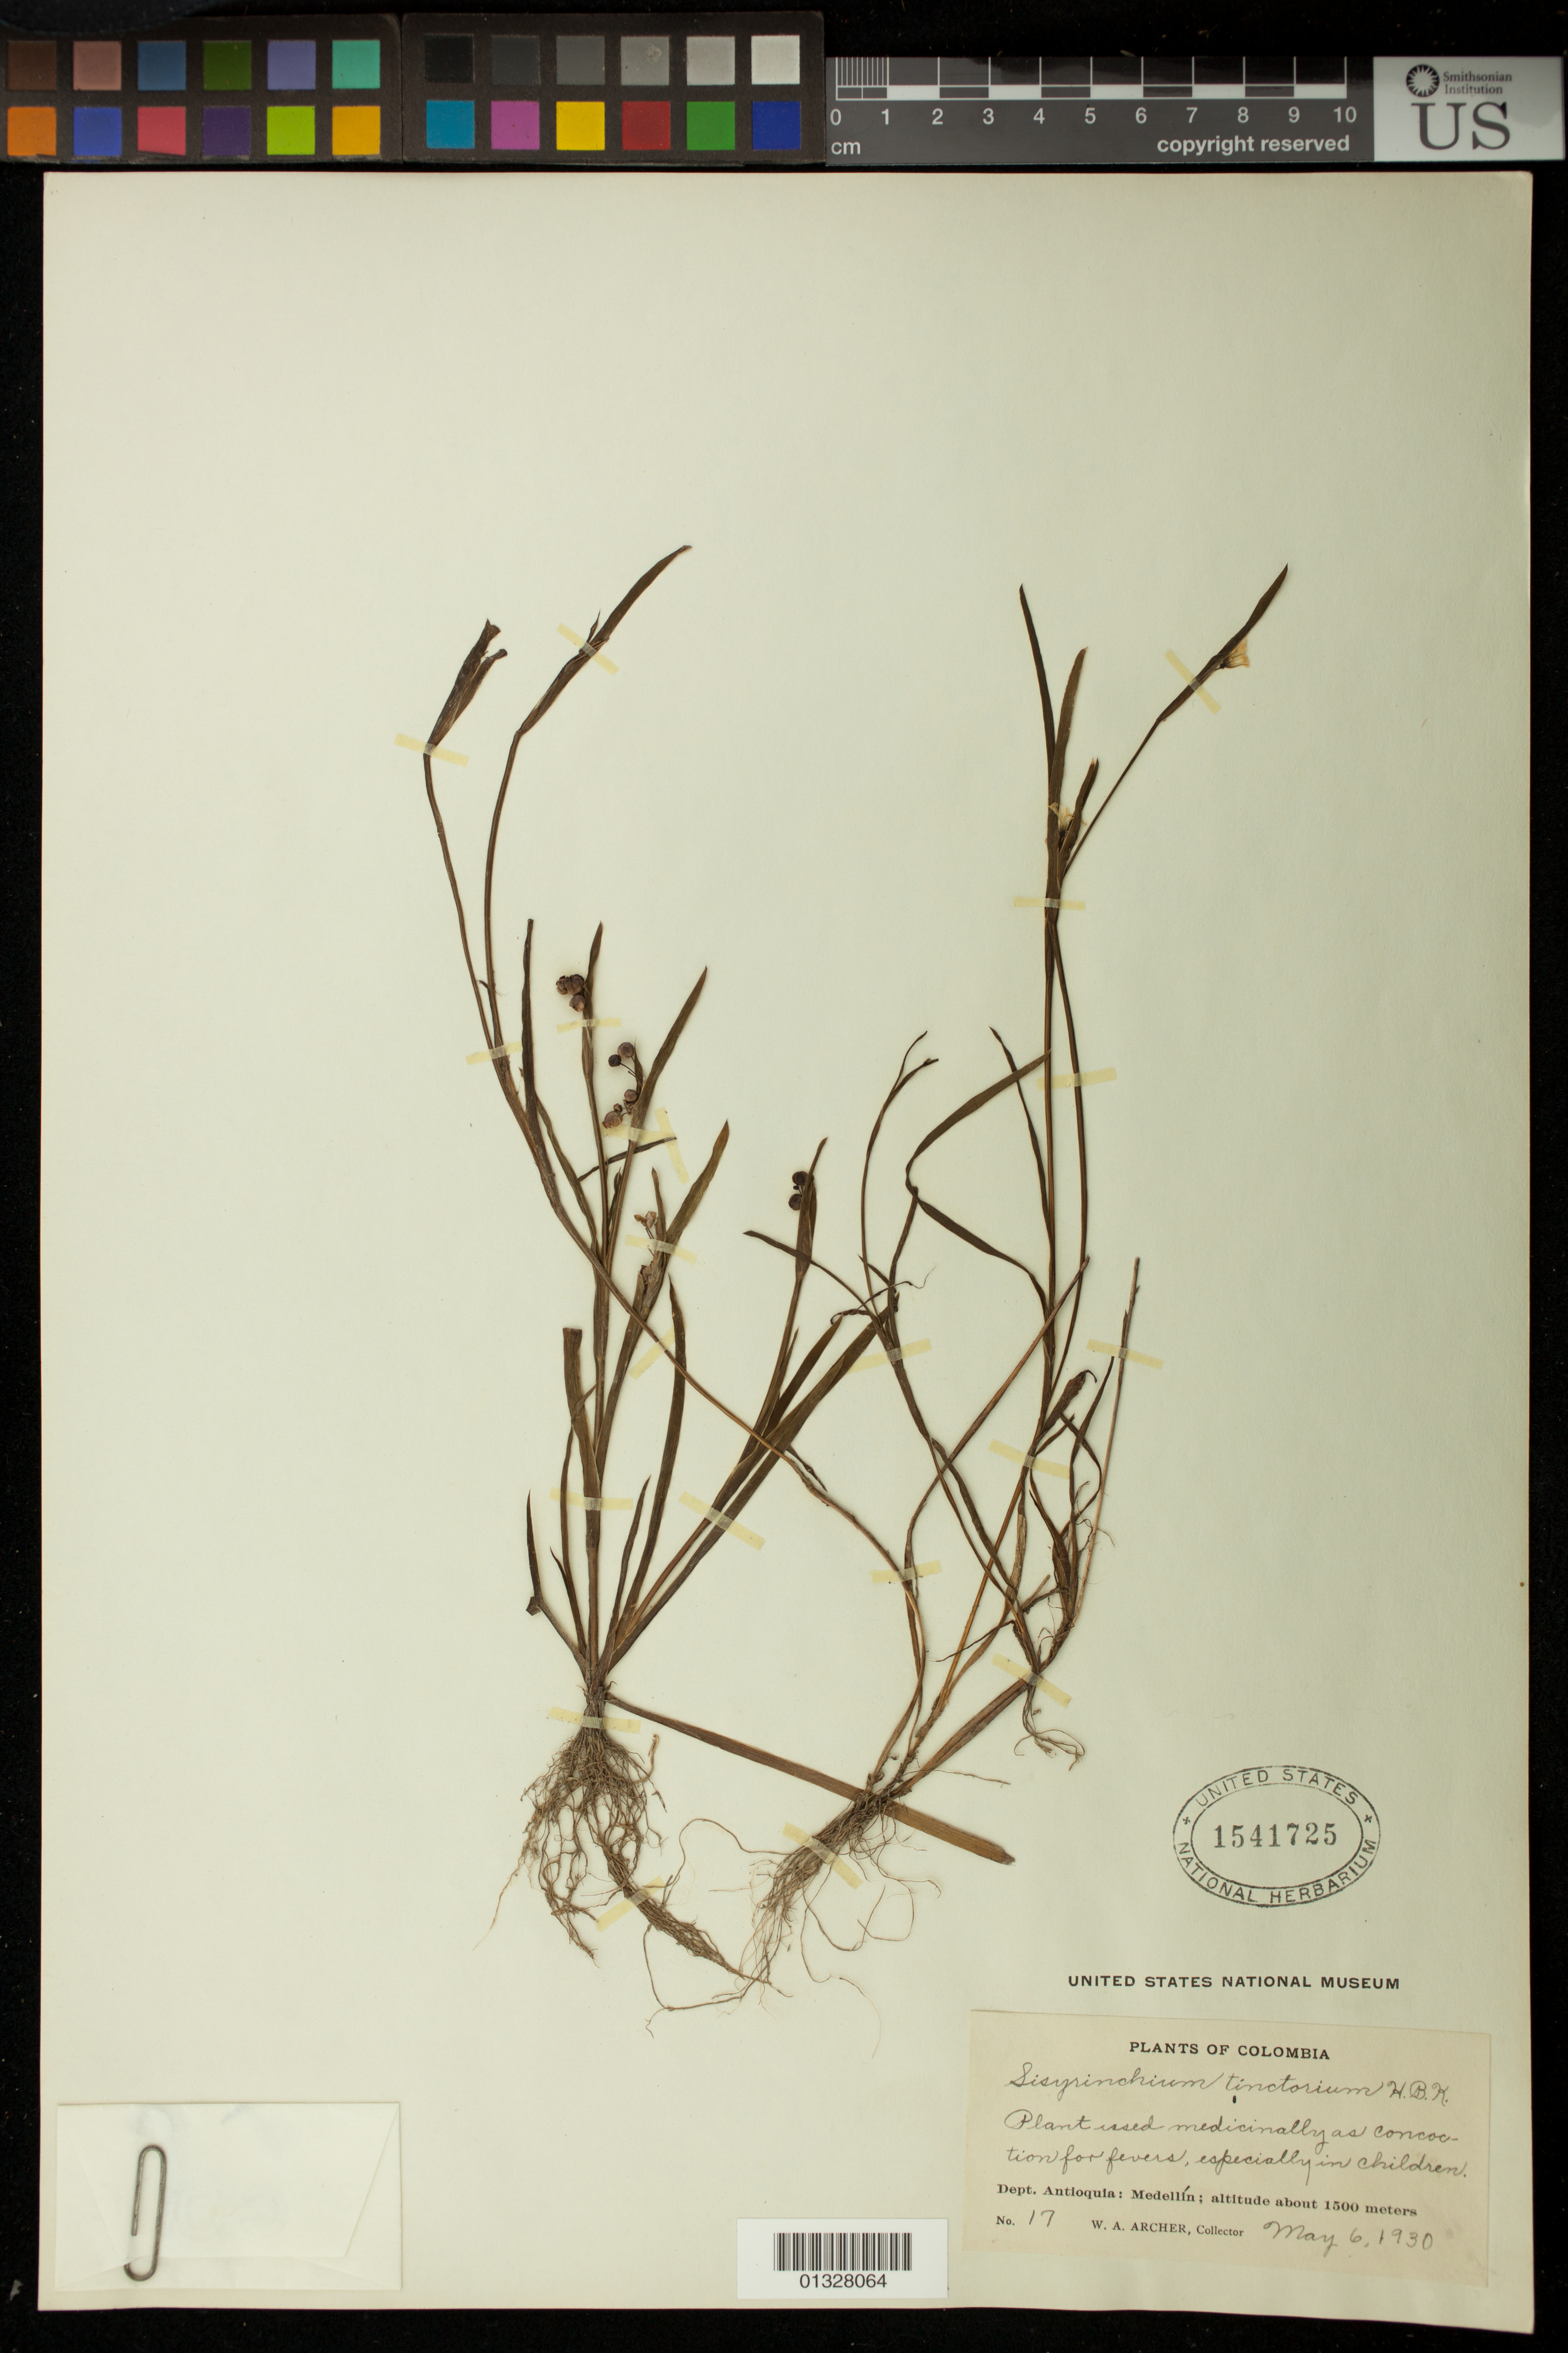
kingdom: Plantae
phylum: Tracheophyta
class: Liliopsida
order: Asparagales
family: Iridaceae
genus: Sisyrinchium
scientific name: Sisyrinchium micranthum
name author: Cav.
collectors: W. A. Archer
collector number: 19684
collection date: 1930-05-06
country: Colombia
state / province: Antioquia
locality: Medellín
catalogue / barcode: US 3338878